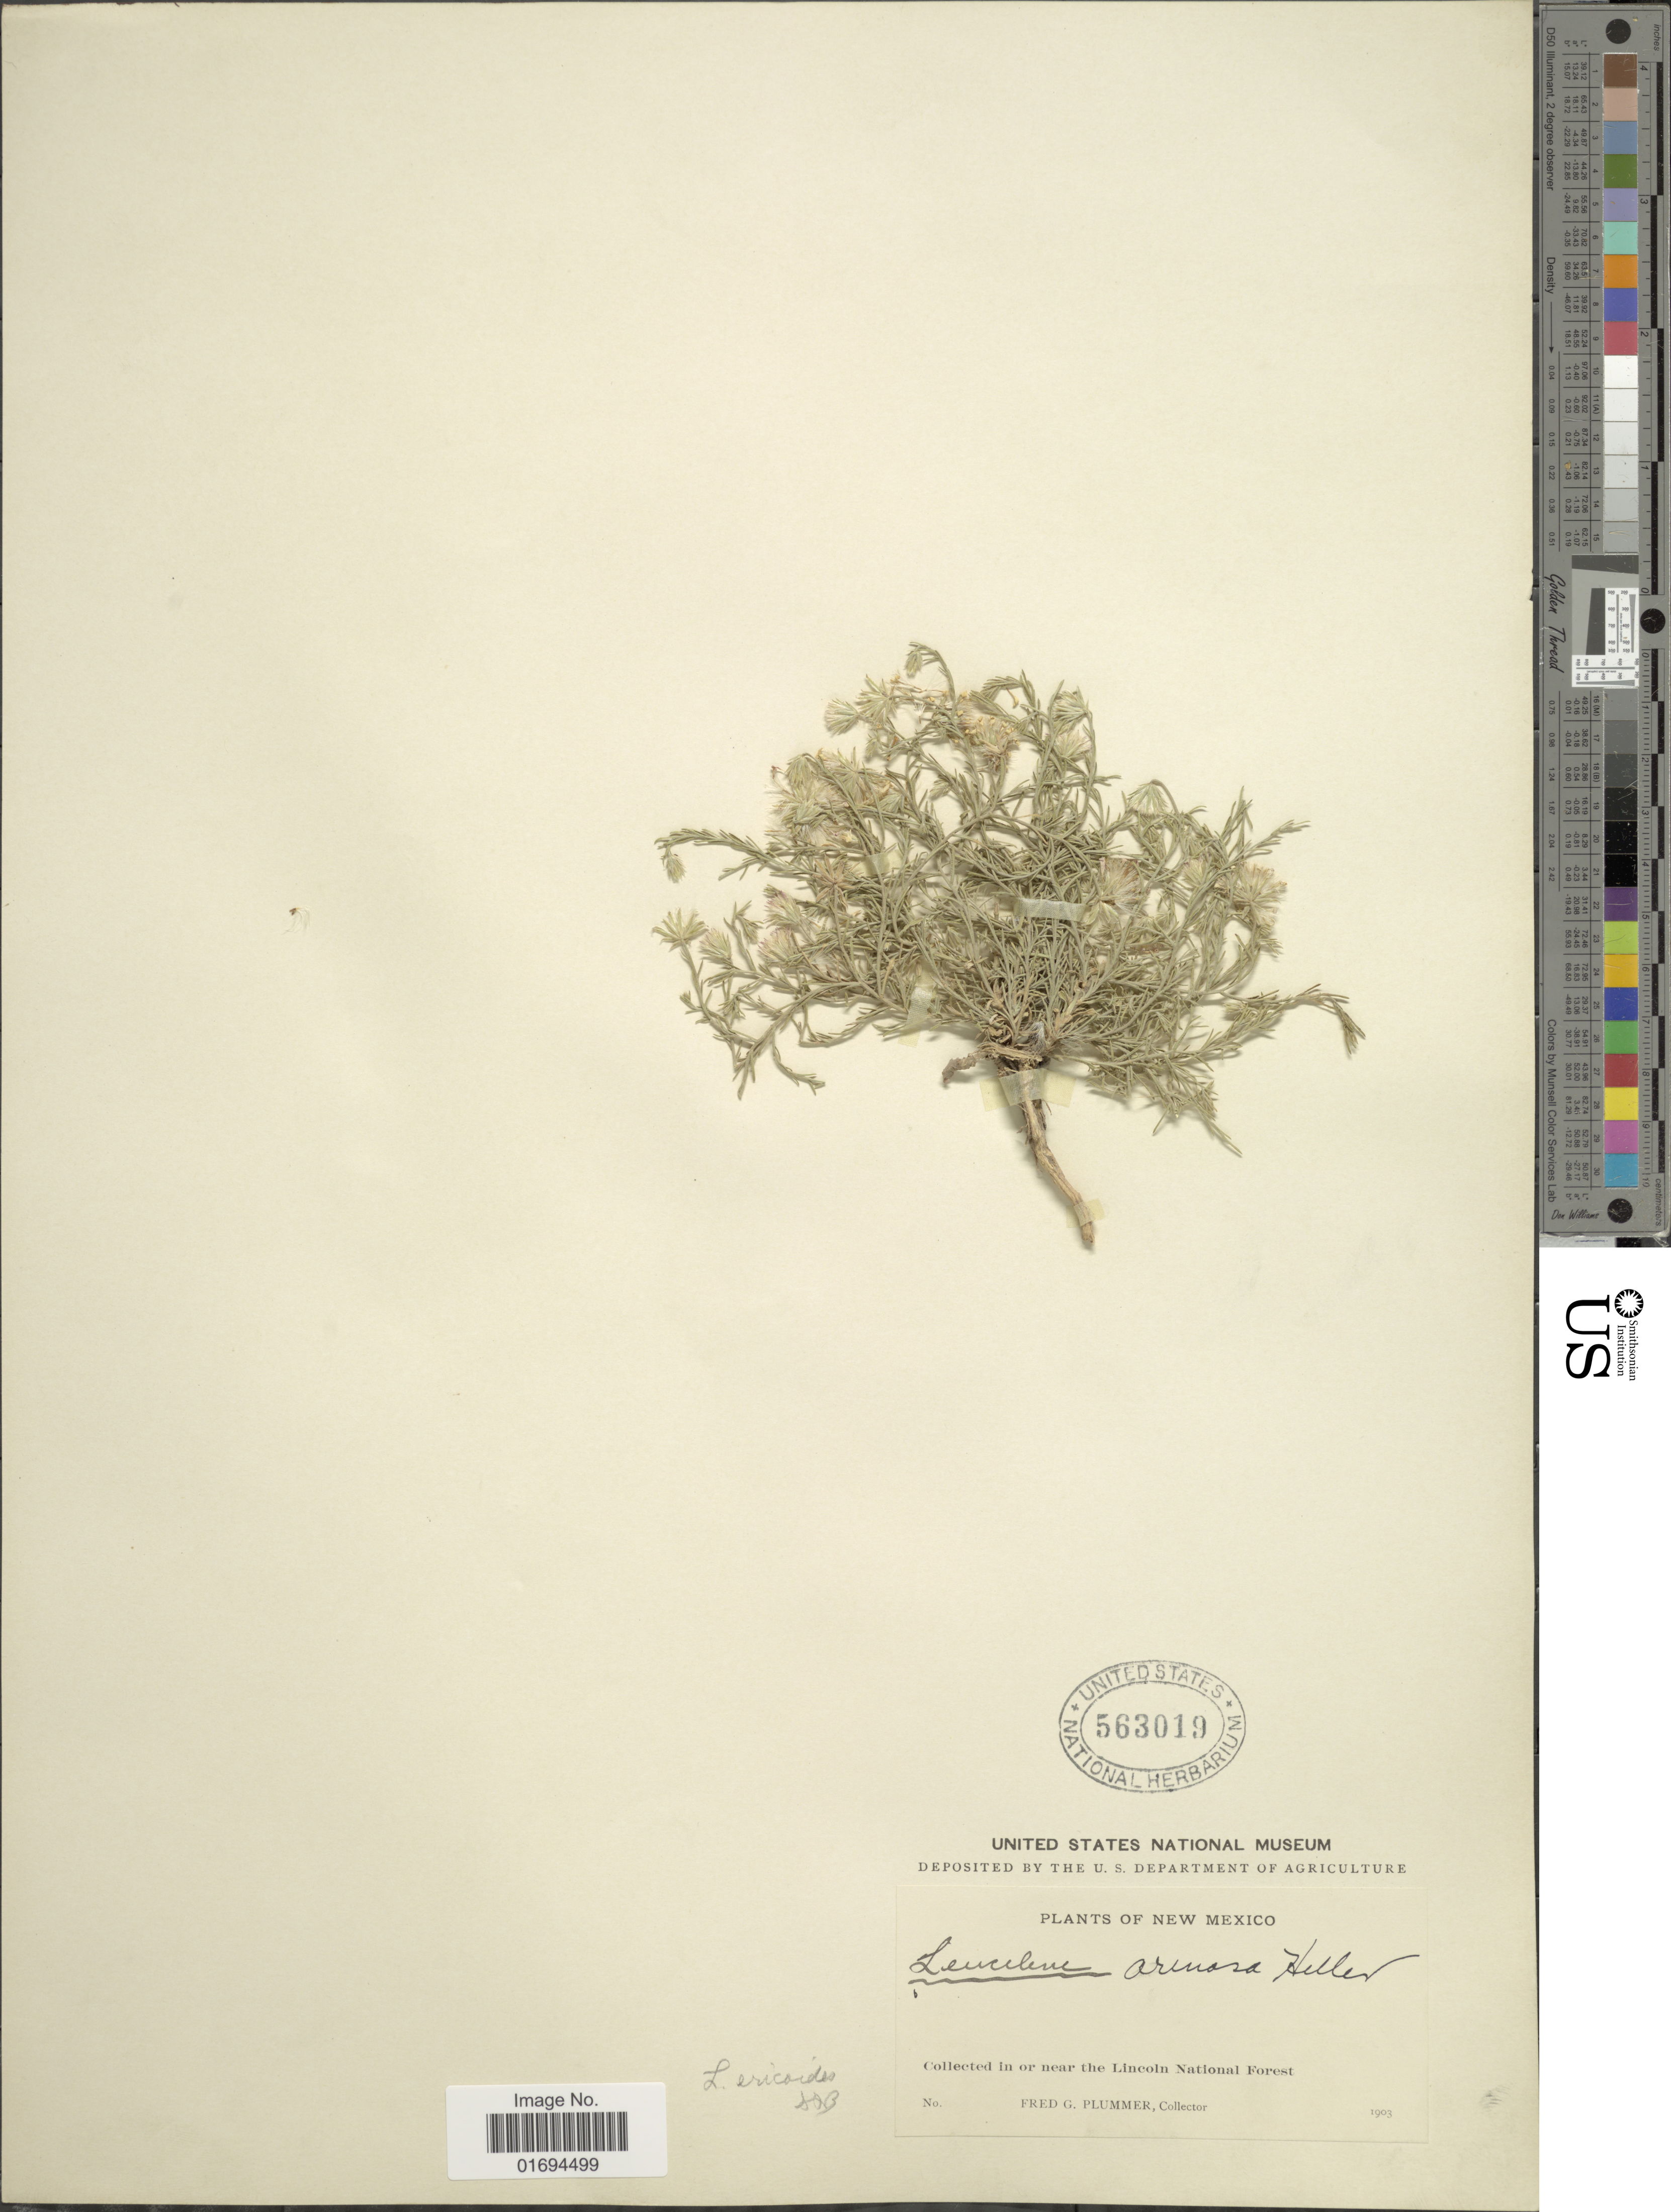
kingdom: Plantae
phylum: Tracheophyta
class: Magnoliopsida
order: Asterales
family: Asteraceae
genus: Chaetopappa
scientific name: Chaetopappa ericoides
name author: (Torr.) G.L. Nesom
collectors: F. Plummer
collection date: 1903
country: United States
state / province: New Mexico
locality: Near the Lincoln National Forest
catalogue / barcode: US 563019